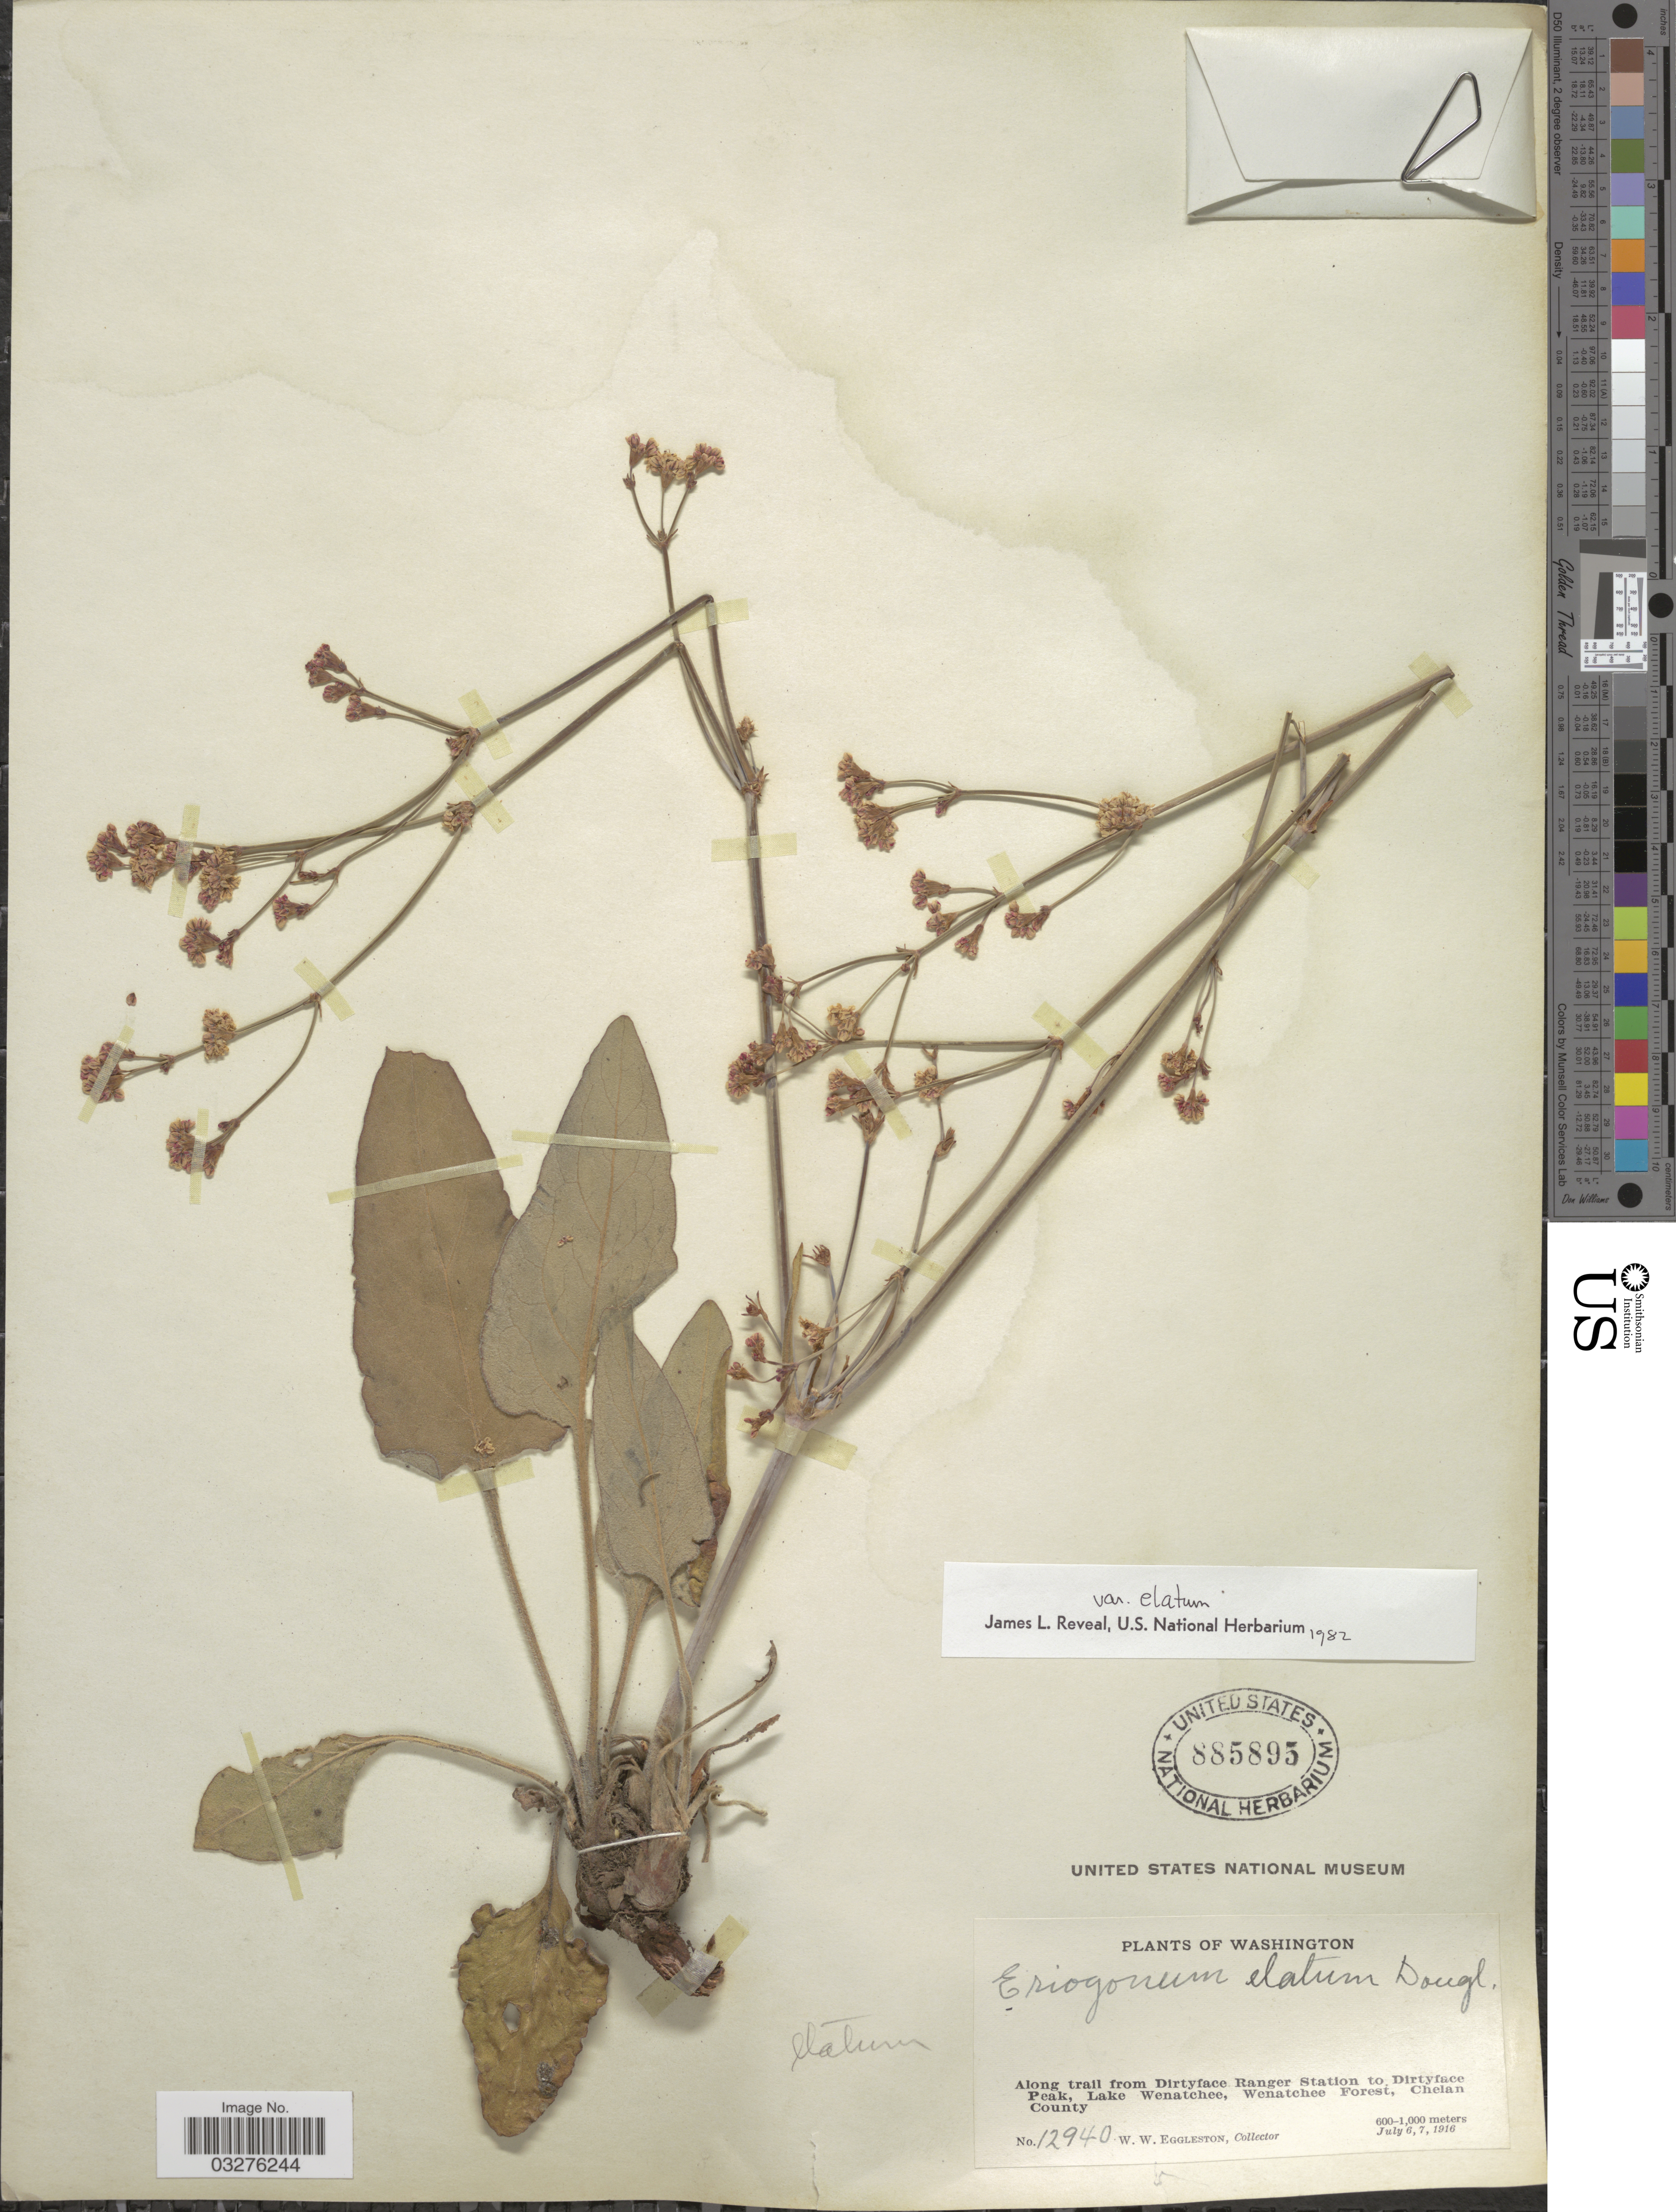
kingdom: Plantae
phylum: Tracheophyta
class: Magnoliopsida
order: Caryophyllales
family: Polygonaceae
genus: Eriogonum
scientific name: Eriogonum elatum var. elatum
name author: Douglas ex Benth.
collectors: W. W. Eggleston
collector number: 12940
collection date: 1916-07-06/1916-07-07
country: United States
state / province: Washington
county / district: Chelan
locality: Along trail from Dirtyface Ranger Station to Dirtyface Peak, Lake Wenatchee, Wenatchee Forest, Chelan County.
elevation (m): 600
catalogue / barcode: US 885895